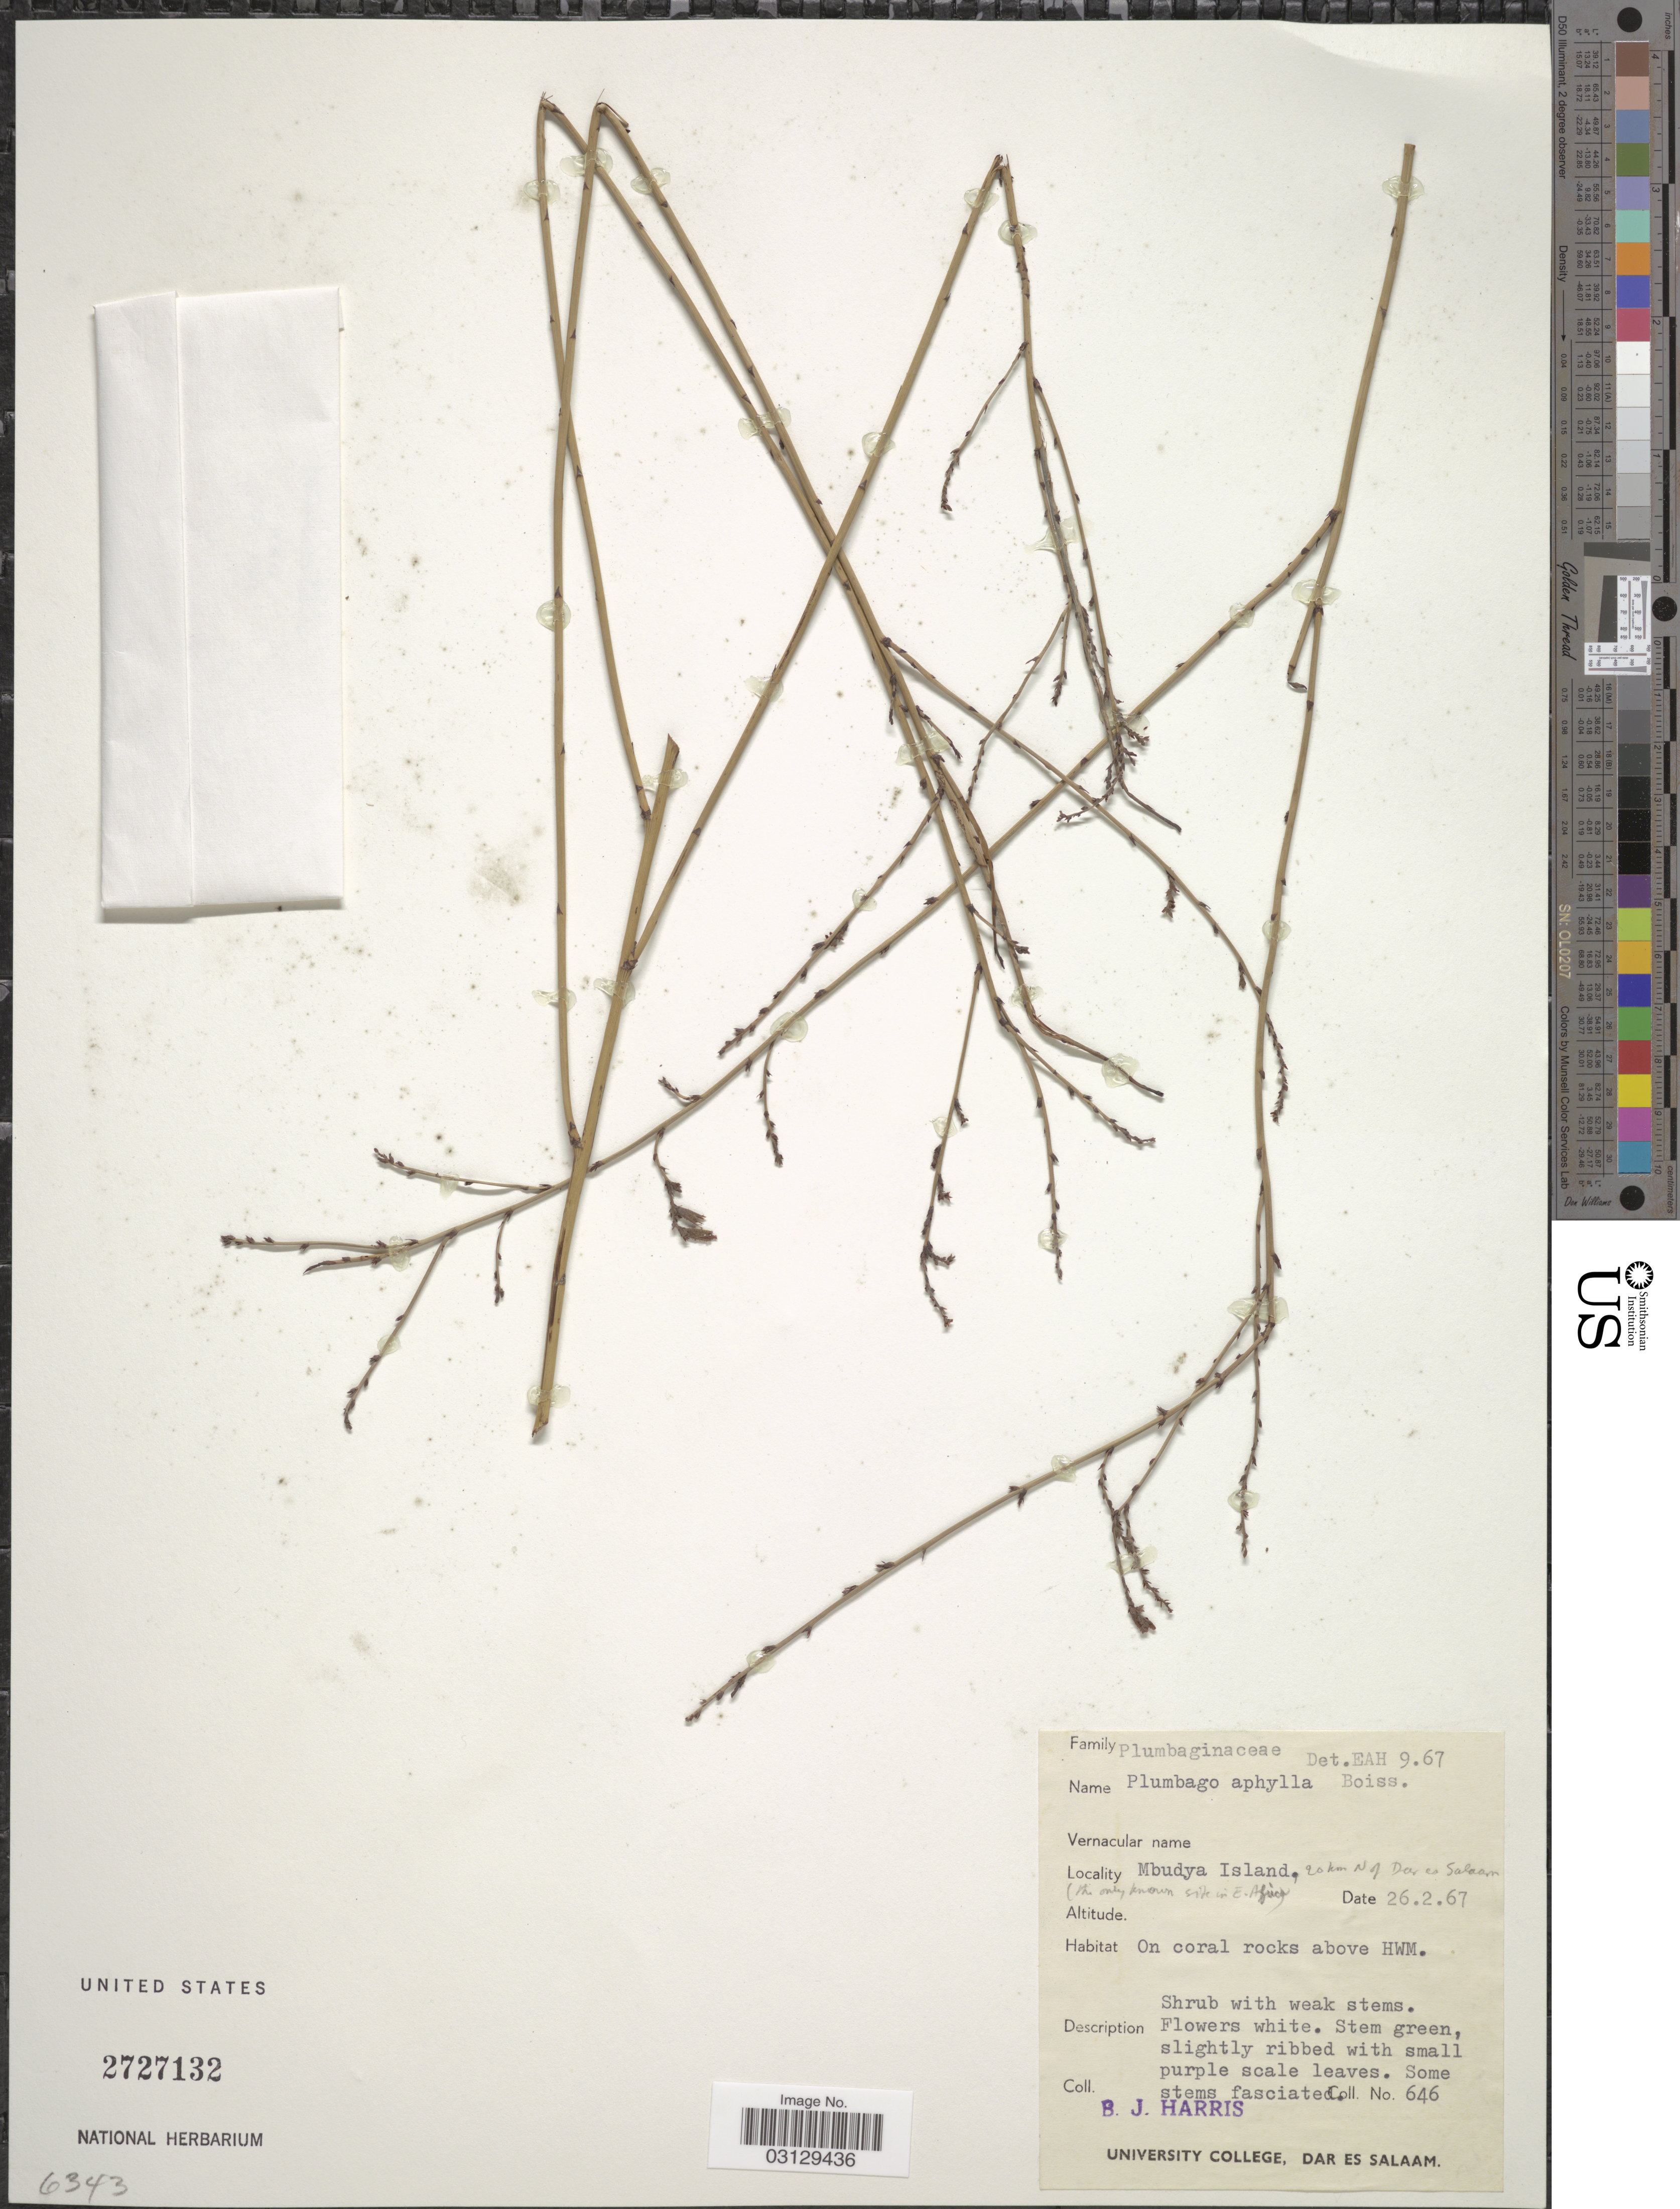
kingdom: Plantae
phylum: Tracheophyta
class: Magnoliopsida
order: Caryophyllales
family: Plumbaginaceae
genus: Plumbago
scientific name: Plumbago aphylla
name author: Bojer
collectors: B. J. Harris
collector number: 646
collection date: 1967-02-26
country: Tanzania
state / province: Dar es Salaam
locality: Mbudya Island, 20 km N of Dar es Salaam.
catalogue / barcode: US 2727132